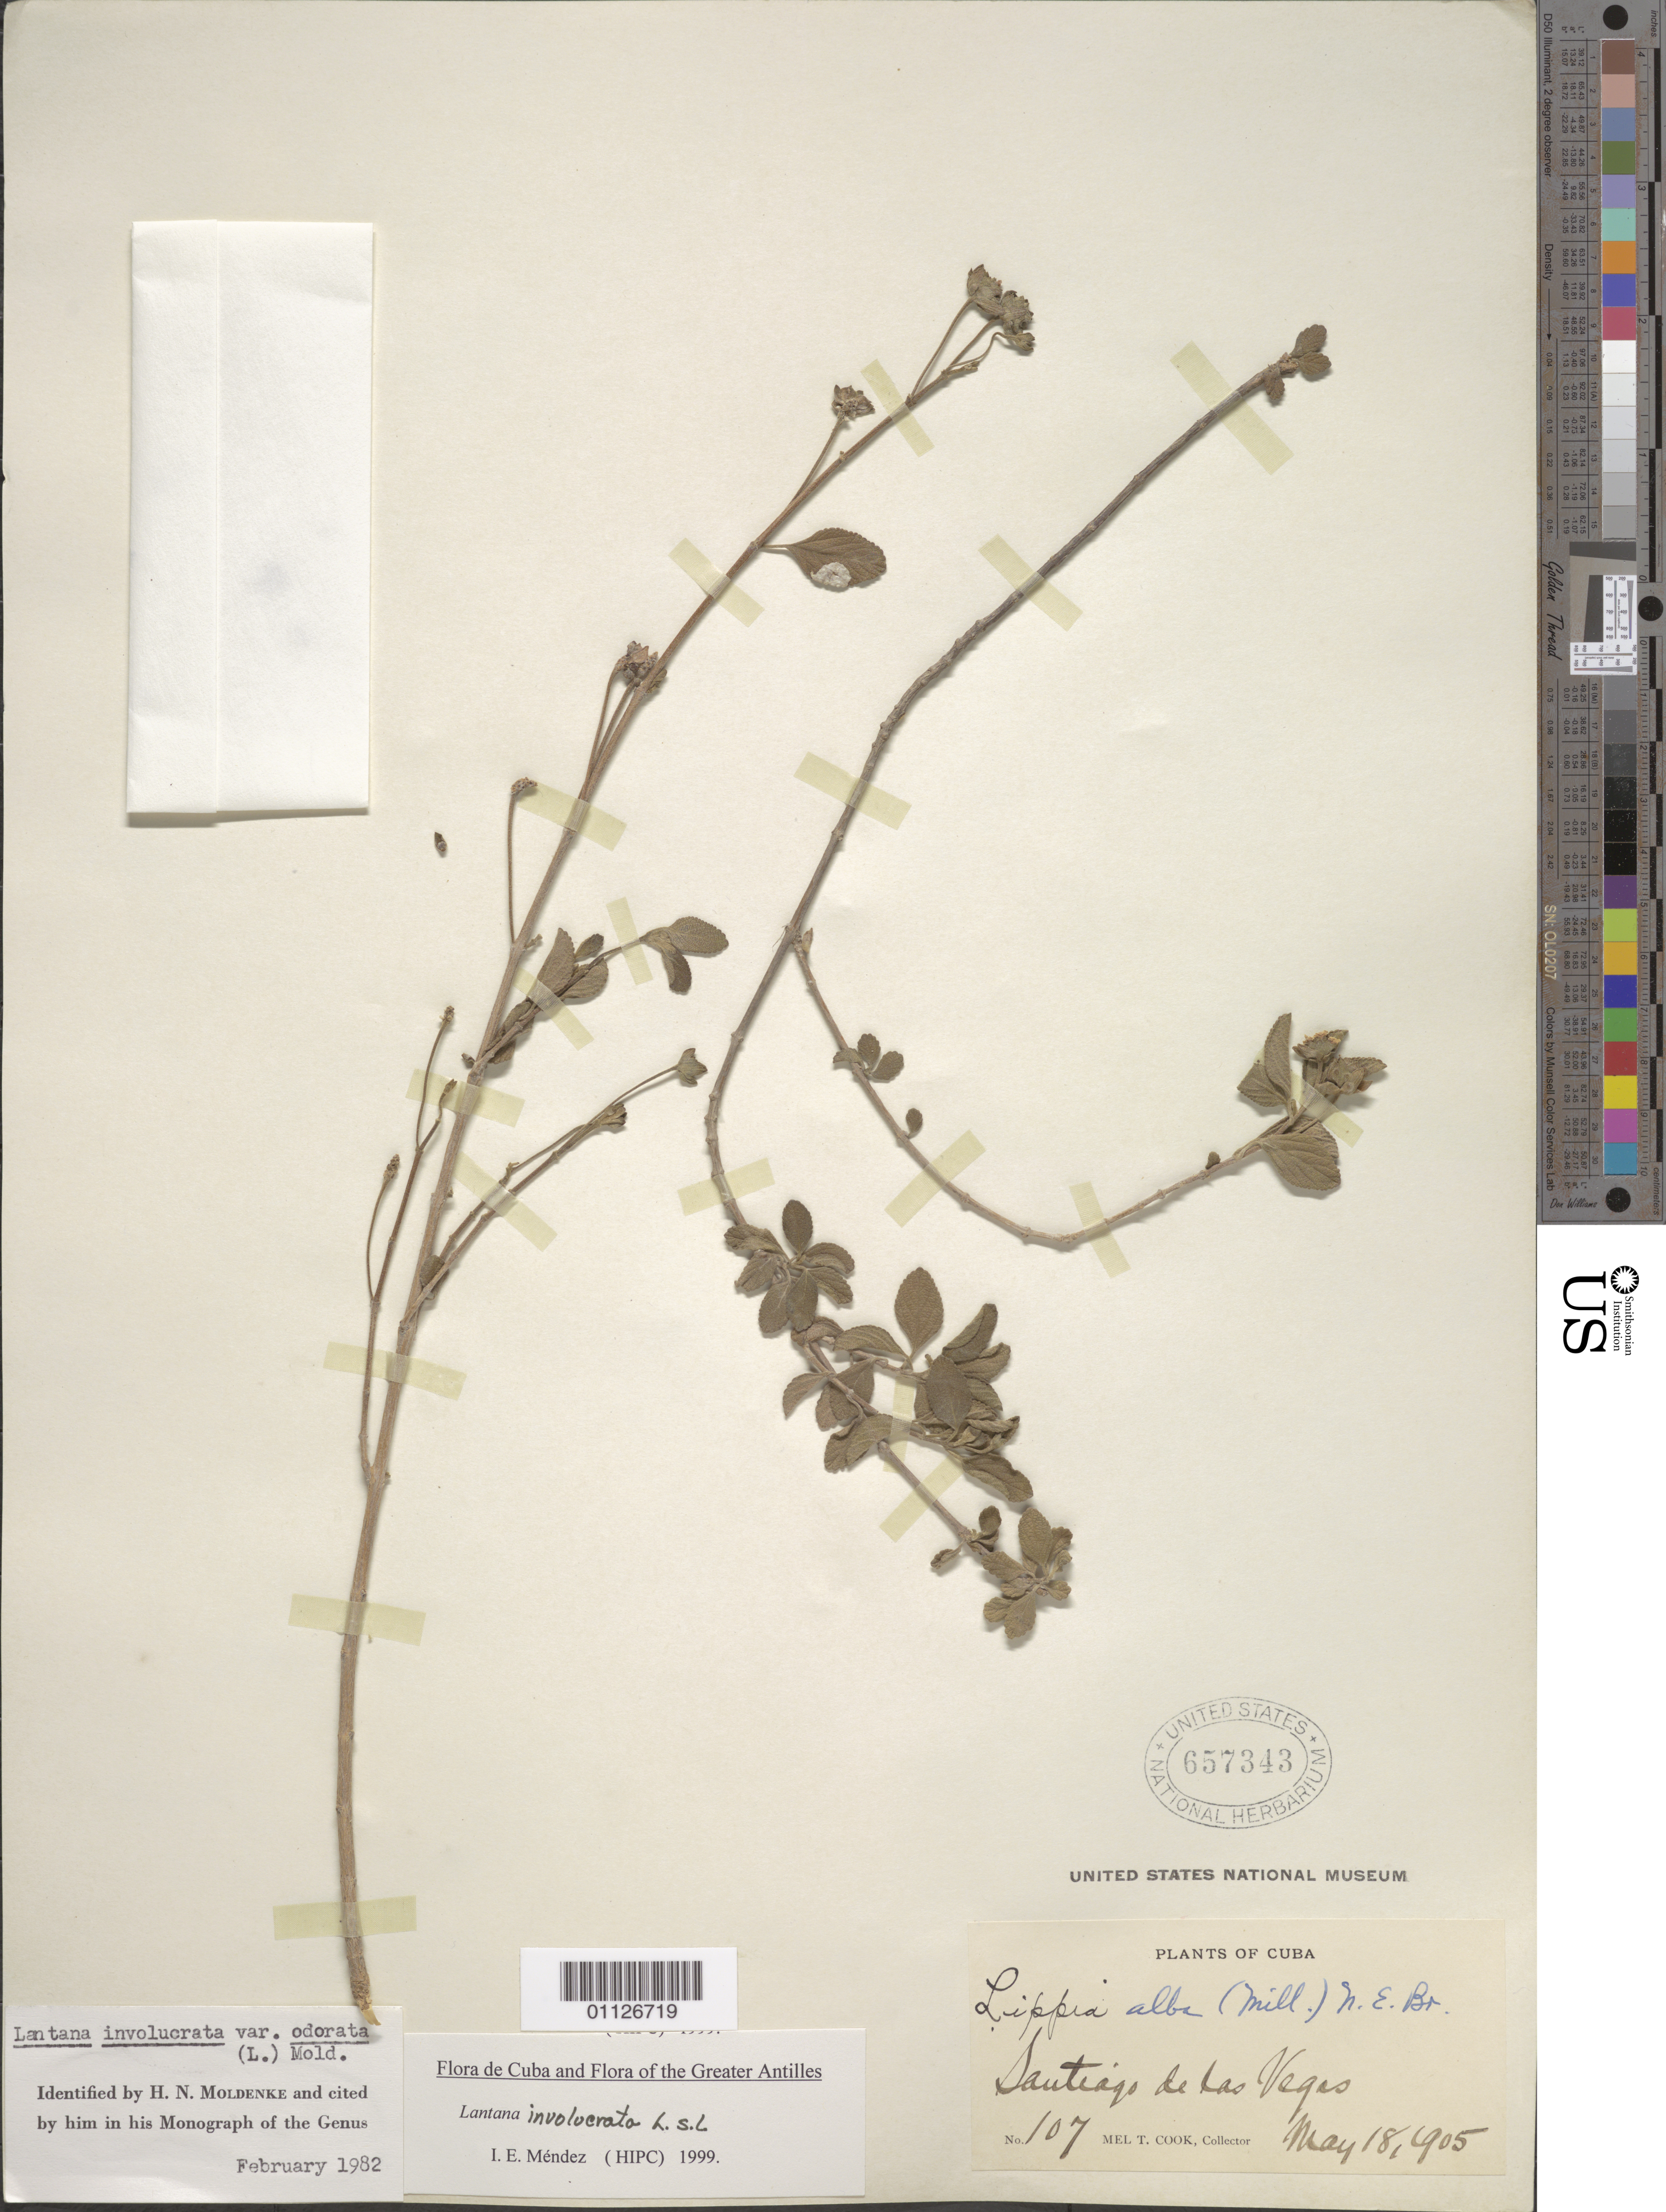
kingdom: Plantae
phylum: Tracheophyta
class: Magnoliopsida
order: Lamiales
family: Verbenaceae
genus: Lantana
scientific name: Lantana involucrata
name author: L.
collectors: M. T. Cook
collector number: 107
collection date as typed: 18 May 1905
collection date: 1905-05-18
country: Cuba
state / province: La Habana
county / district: Municipio Boyeros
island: Cuba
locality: Santiago de las Vegas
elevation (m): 97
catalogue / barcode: US 657343